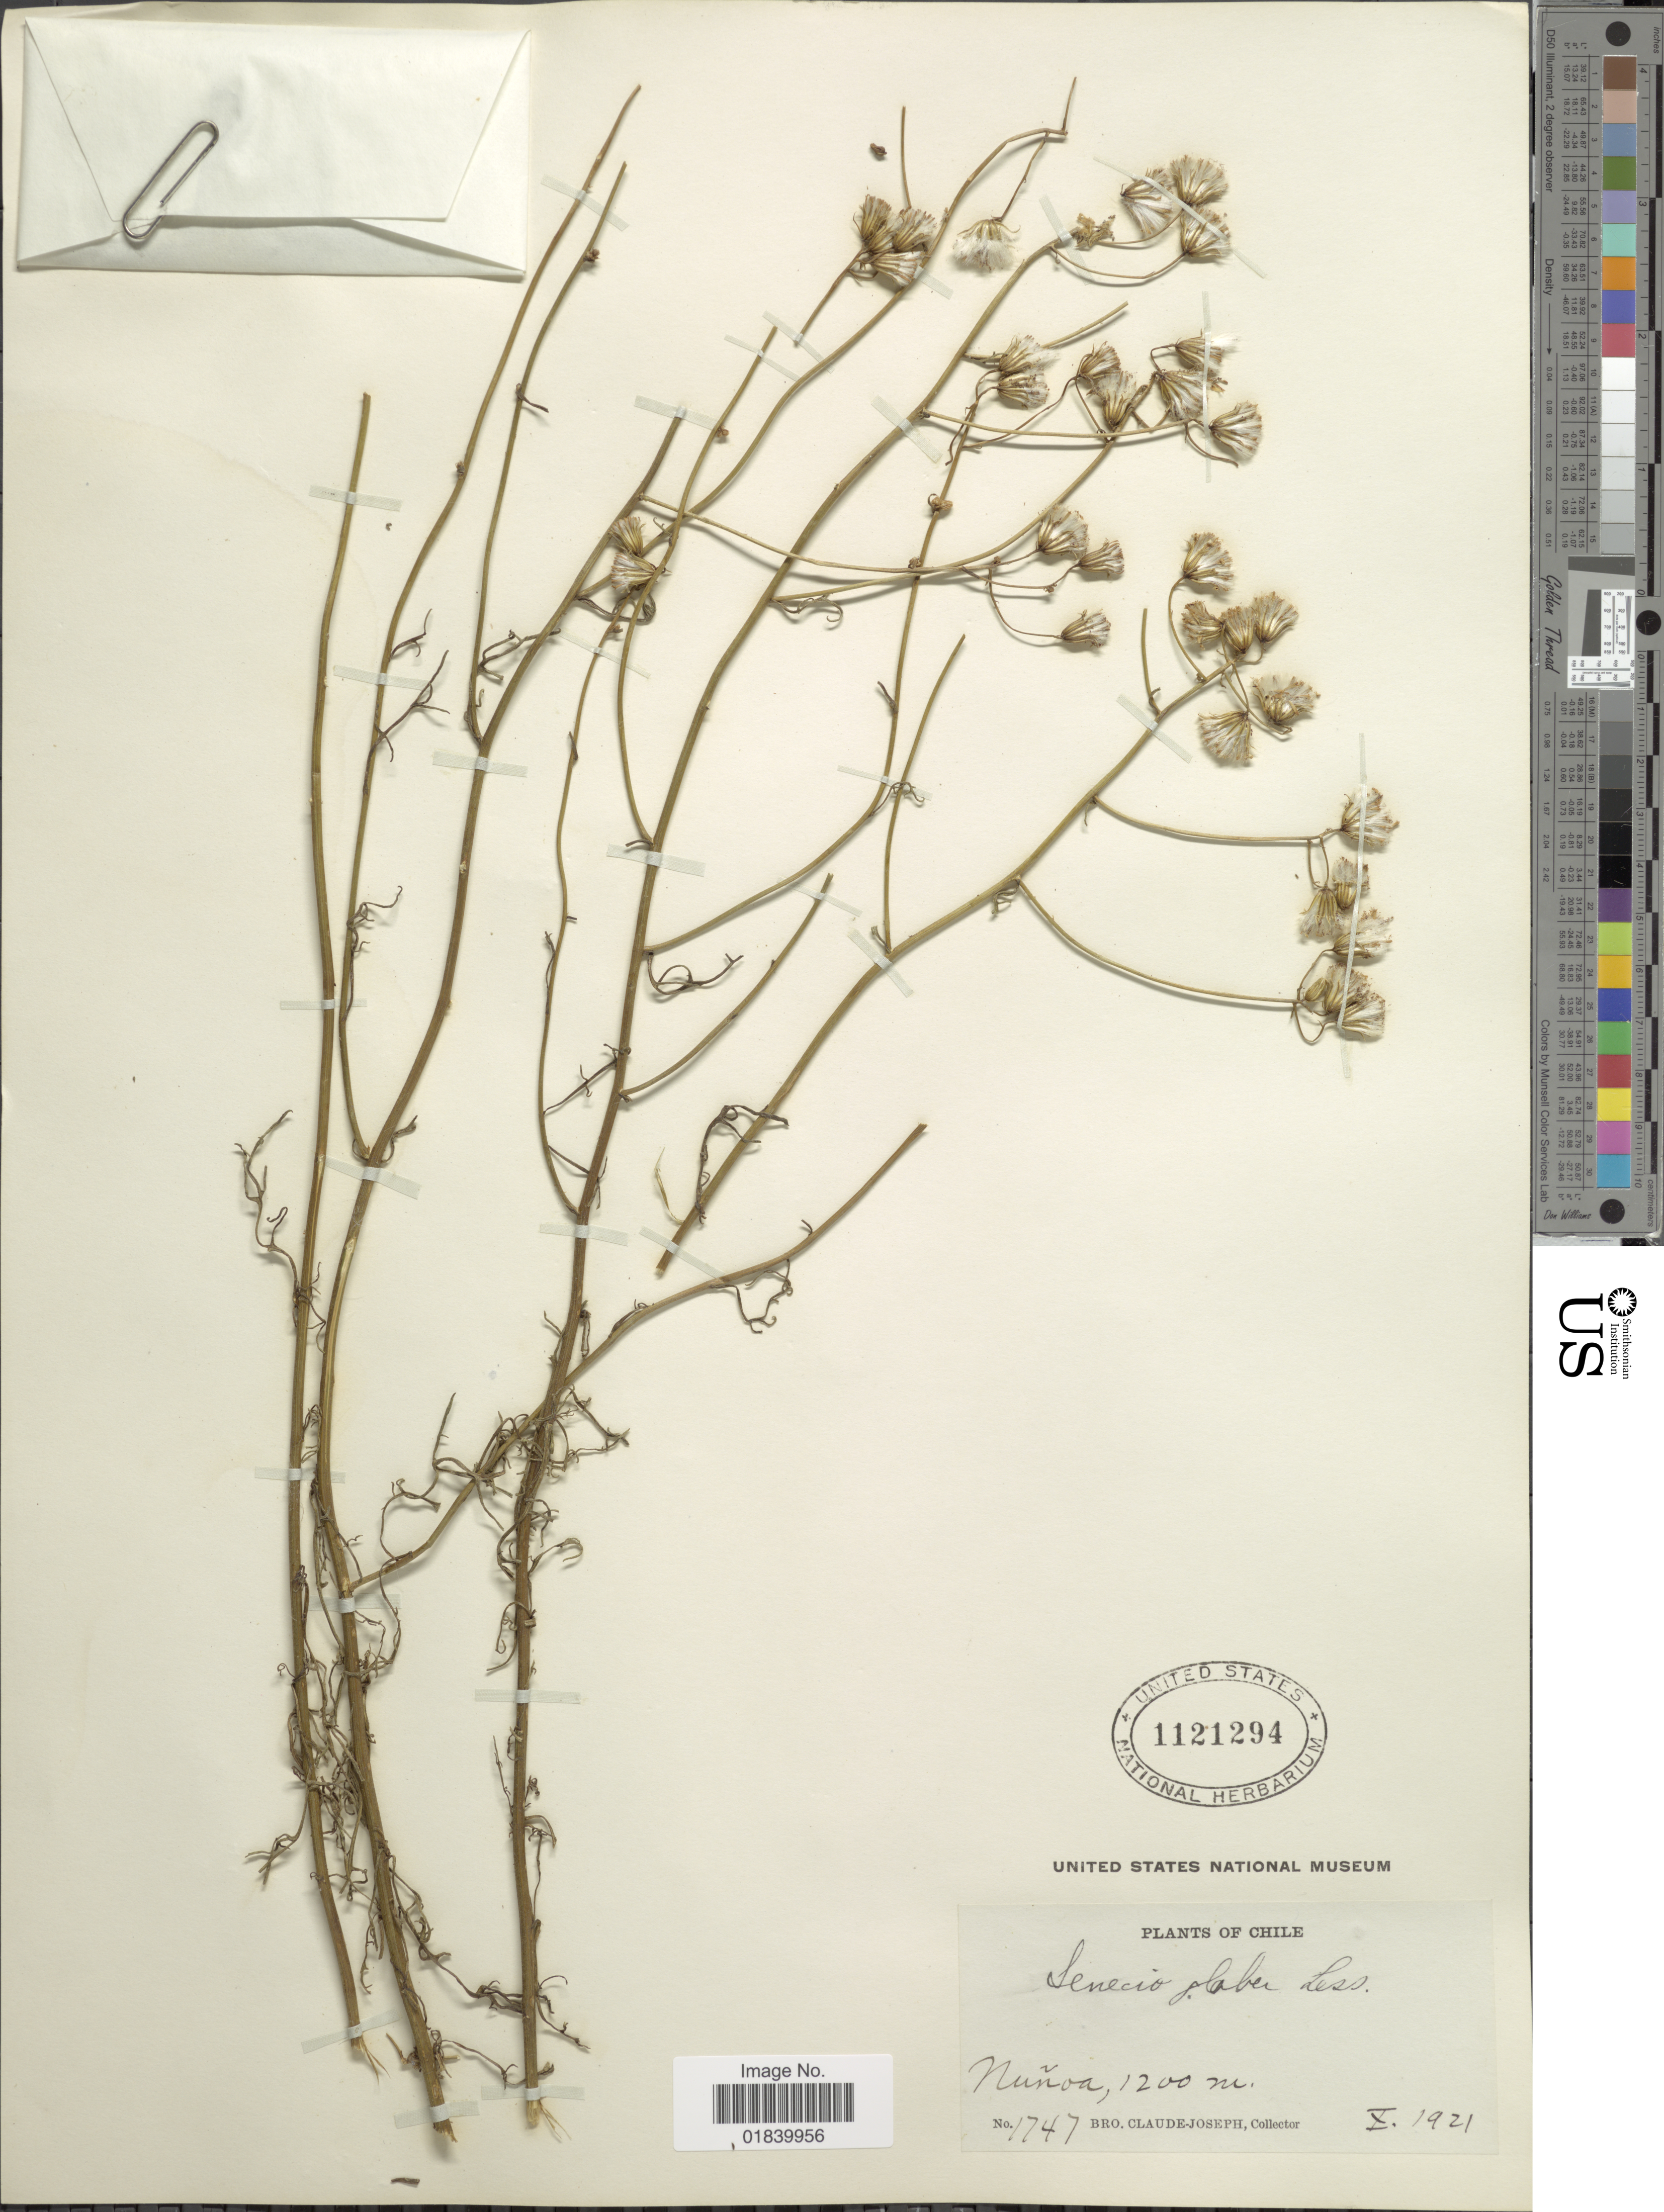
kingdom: Plantae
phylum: Tracheophyta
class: Magnoliopsida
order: Asterales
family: Asteraceae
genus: Senecio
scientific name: Senecio glaber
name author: Less.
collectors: Bro. Claude-Joseph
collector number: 1747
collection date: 1921-10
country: Chile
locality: Nunoa.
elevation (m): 1200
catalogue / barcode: US 1121294